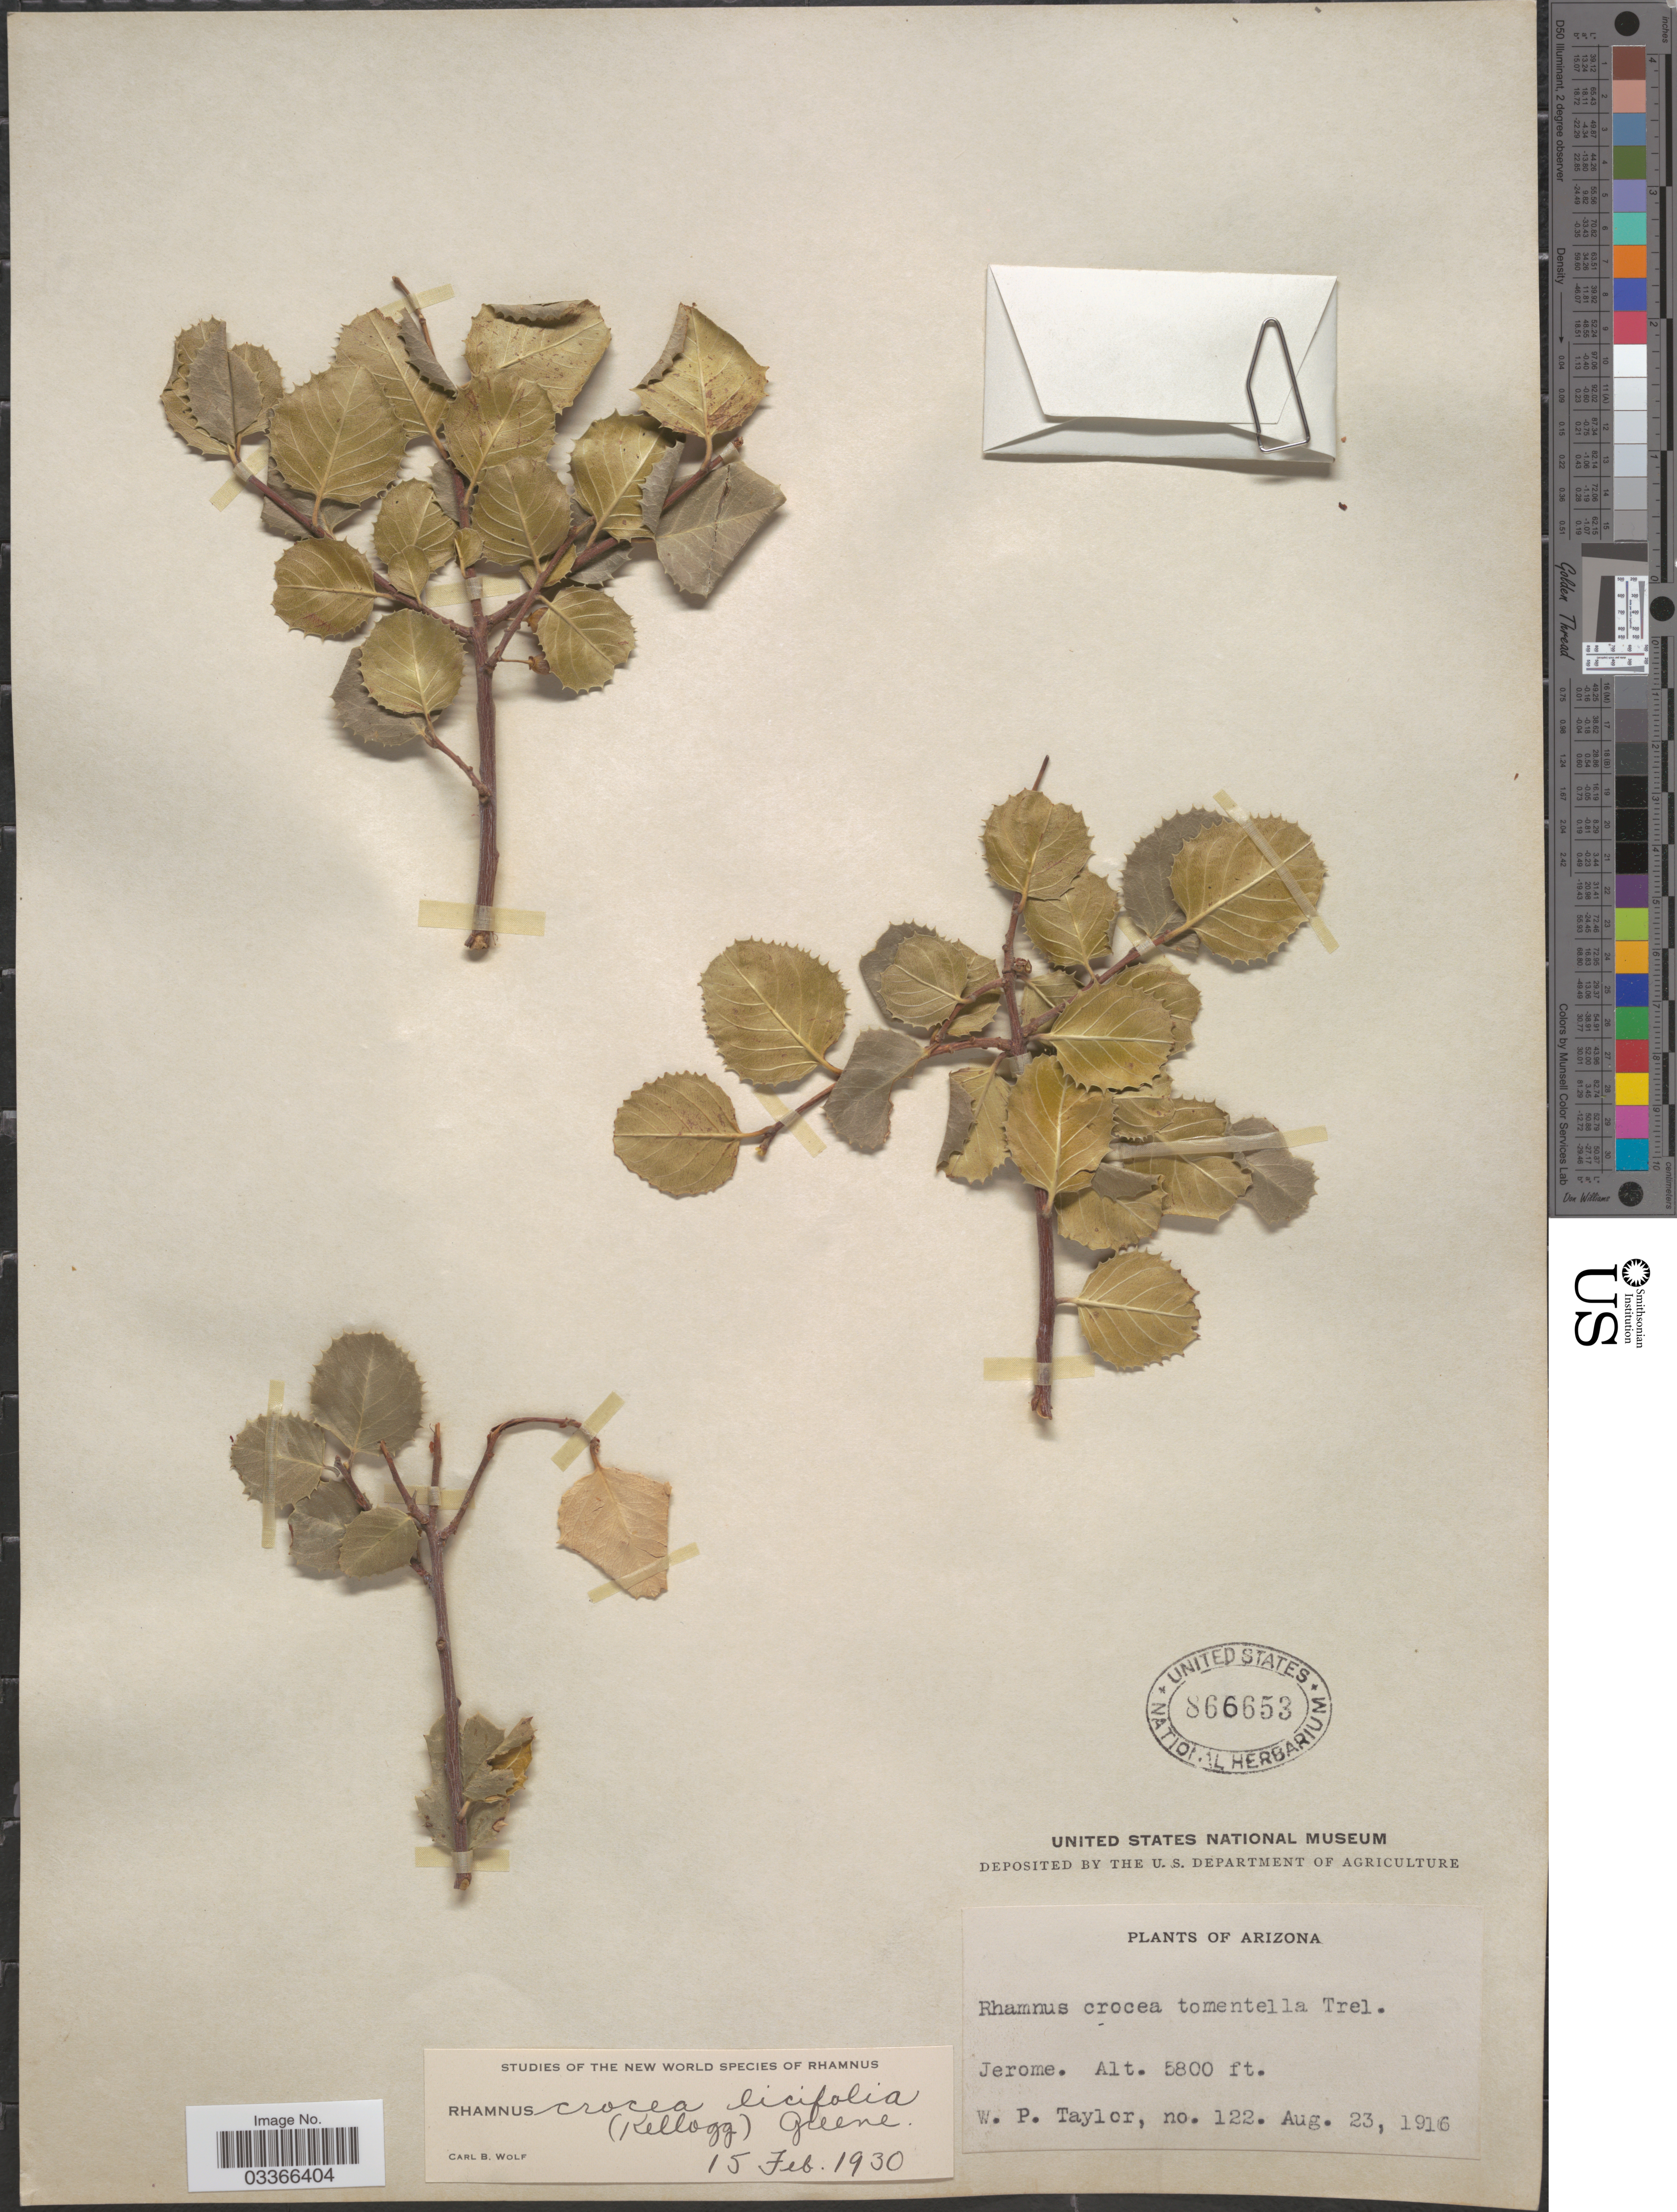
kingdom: Plantae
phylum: Tracheophyta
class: Magnoliopsida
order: Rosales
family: Rhamnaceae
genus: Rhamnus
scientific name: Rhamnus crocea var. ilicifolia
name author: (Kellogg) Greene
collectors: W. P. Taylor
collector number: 122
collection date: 1916-08-23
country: United States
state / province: Arizona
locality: Jerome.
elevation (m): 1768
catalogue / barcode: US 866653